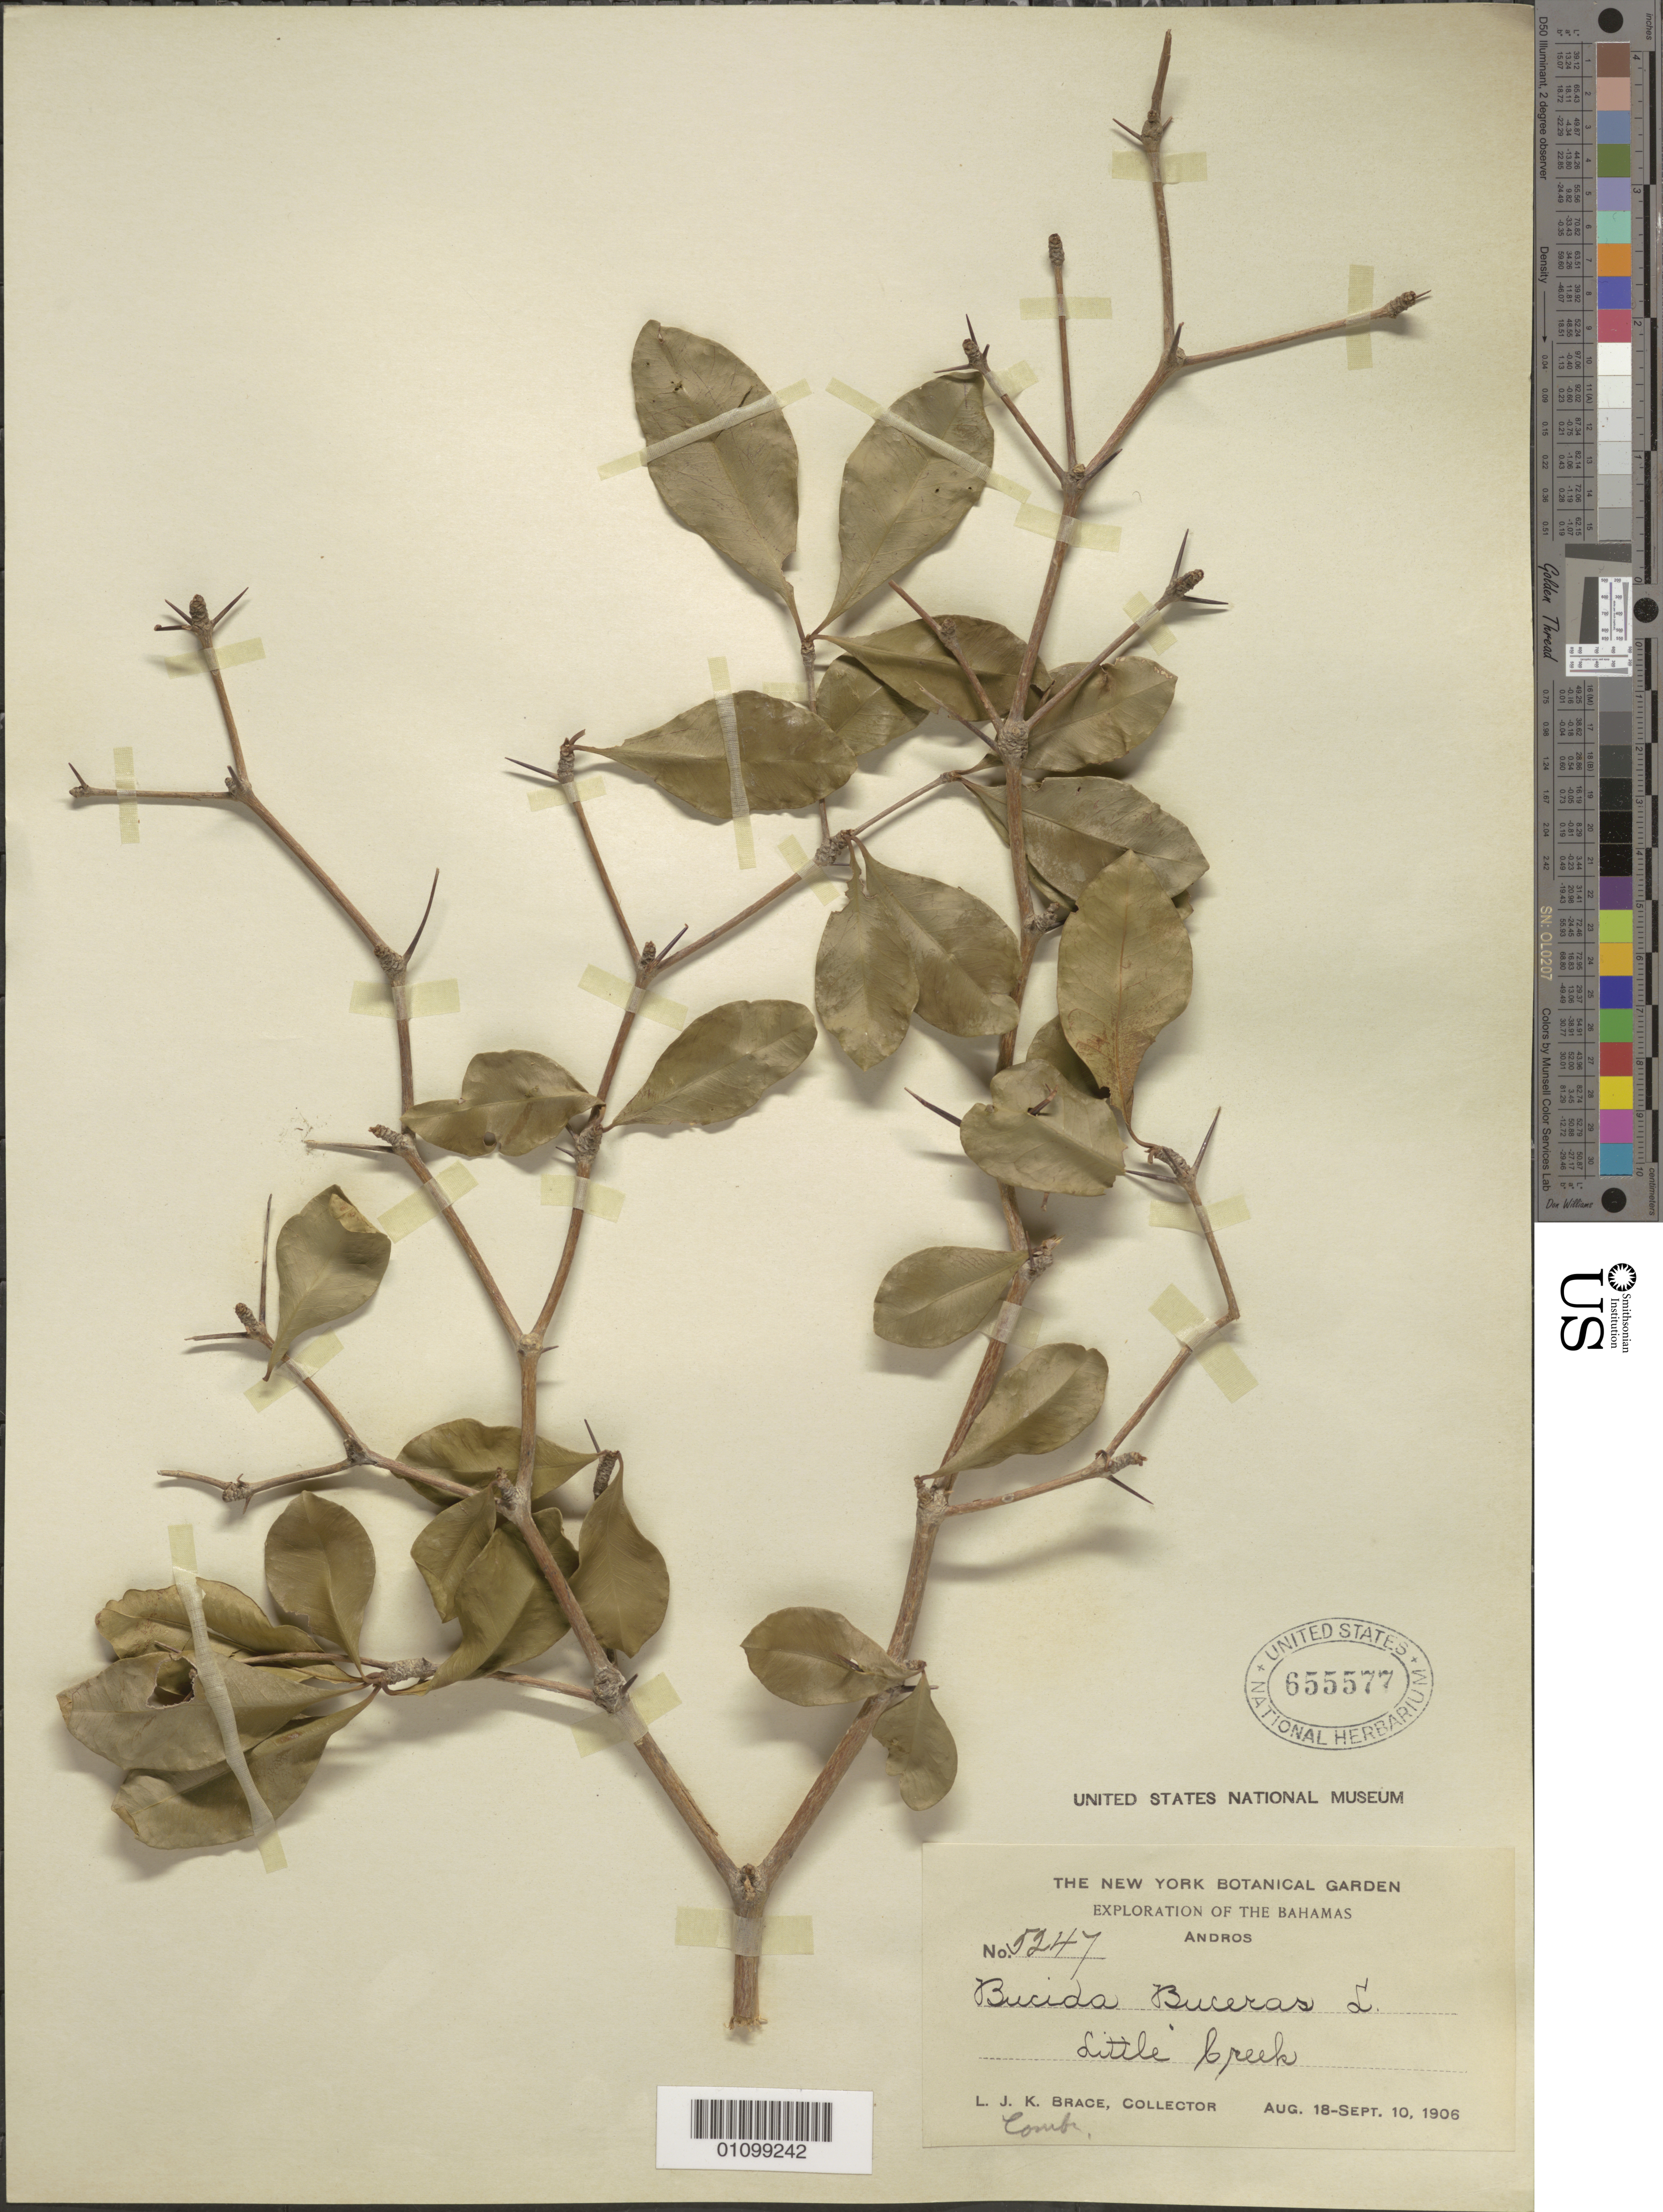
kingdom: Plantae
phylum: Tracheophyta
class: Magnoliopsida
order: Myrtales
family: Combretaceae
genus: Terminalia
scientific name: Terminalia buceras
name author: (L.) C. Wright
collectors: L. J. K. Brace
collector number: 5247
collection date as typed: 18 Aug 1906 to 10 Sep 1906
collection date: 1906-08-18/1906-09-10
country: Bahamas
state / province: South Andros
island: Andros I.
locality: Little Creek.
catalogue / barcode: US 655577